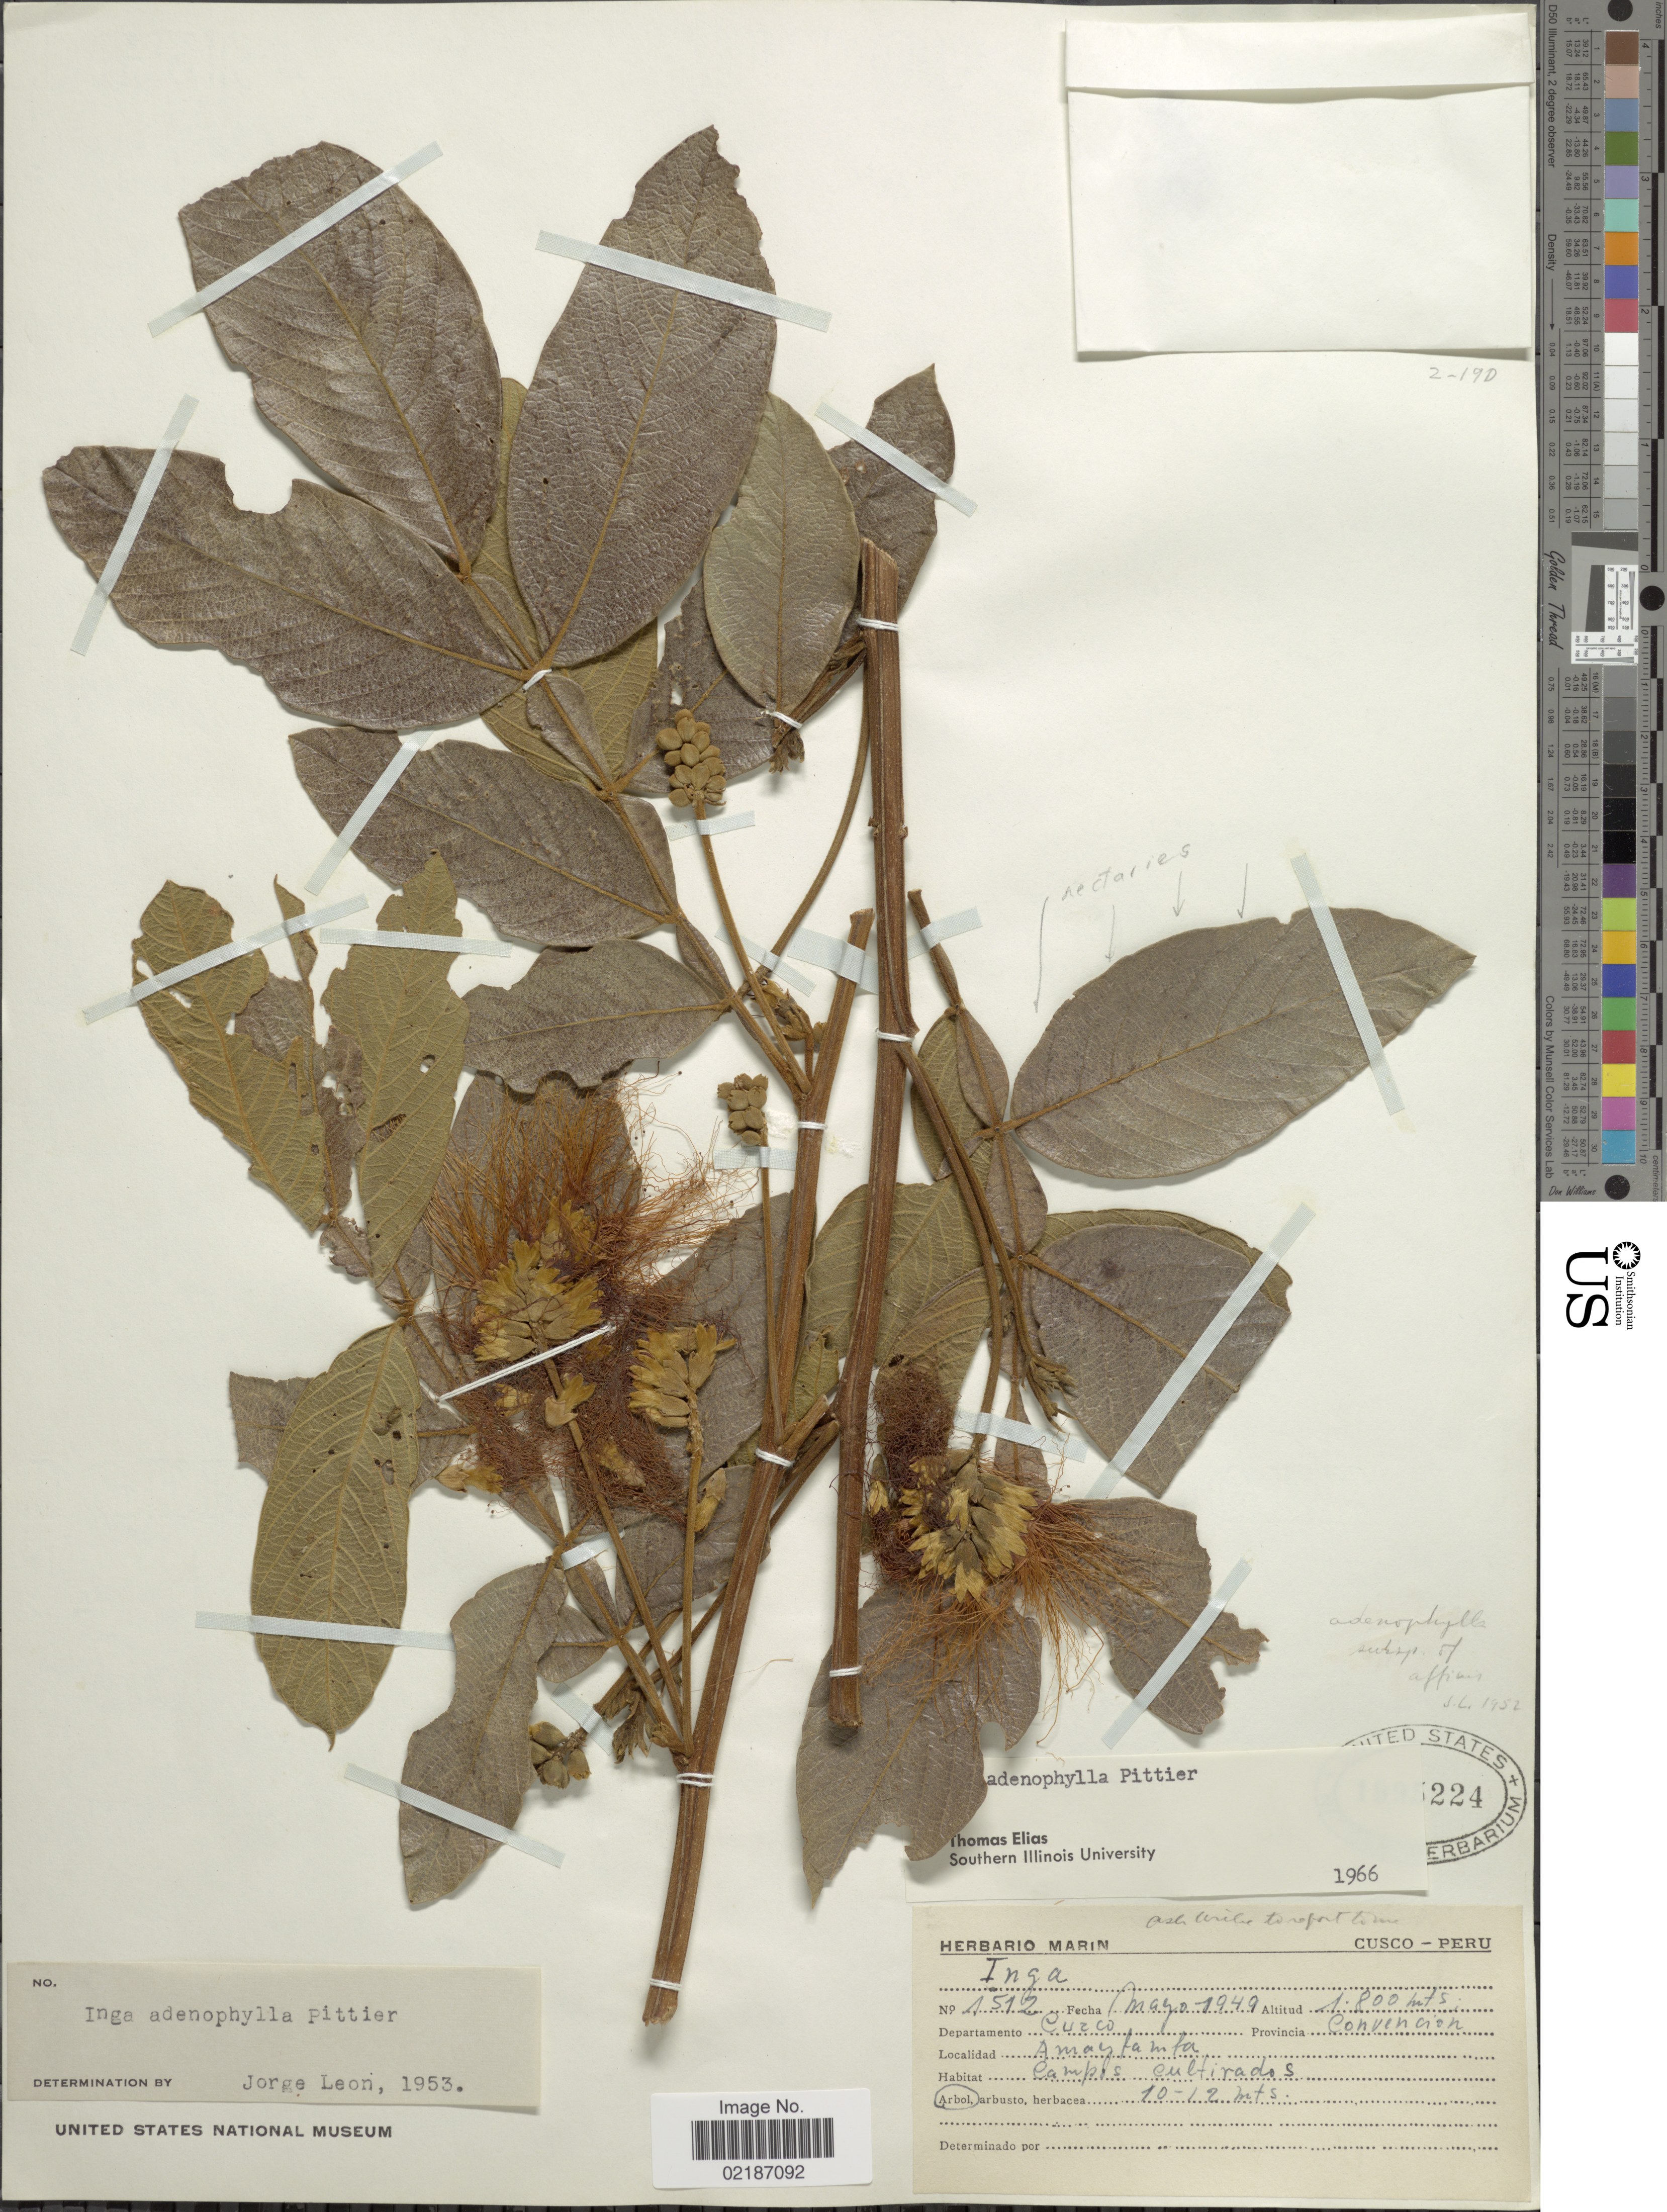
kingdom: Plantae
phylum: Tracheophyta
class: Magnoliopsida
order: Fabales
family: Fabaceae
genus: Inga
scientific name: Inga adenophylla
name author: Pittier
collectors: ex herb. Marin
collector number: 1512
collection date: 1949-05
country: Peru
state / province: Cusco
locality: Amaybamba, campos cultivados, Provincia Convención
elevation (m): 1800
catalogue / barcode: US 1935224